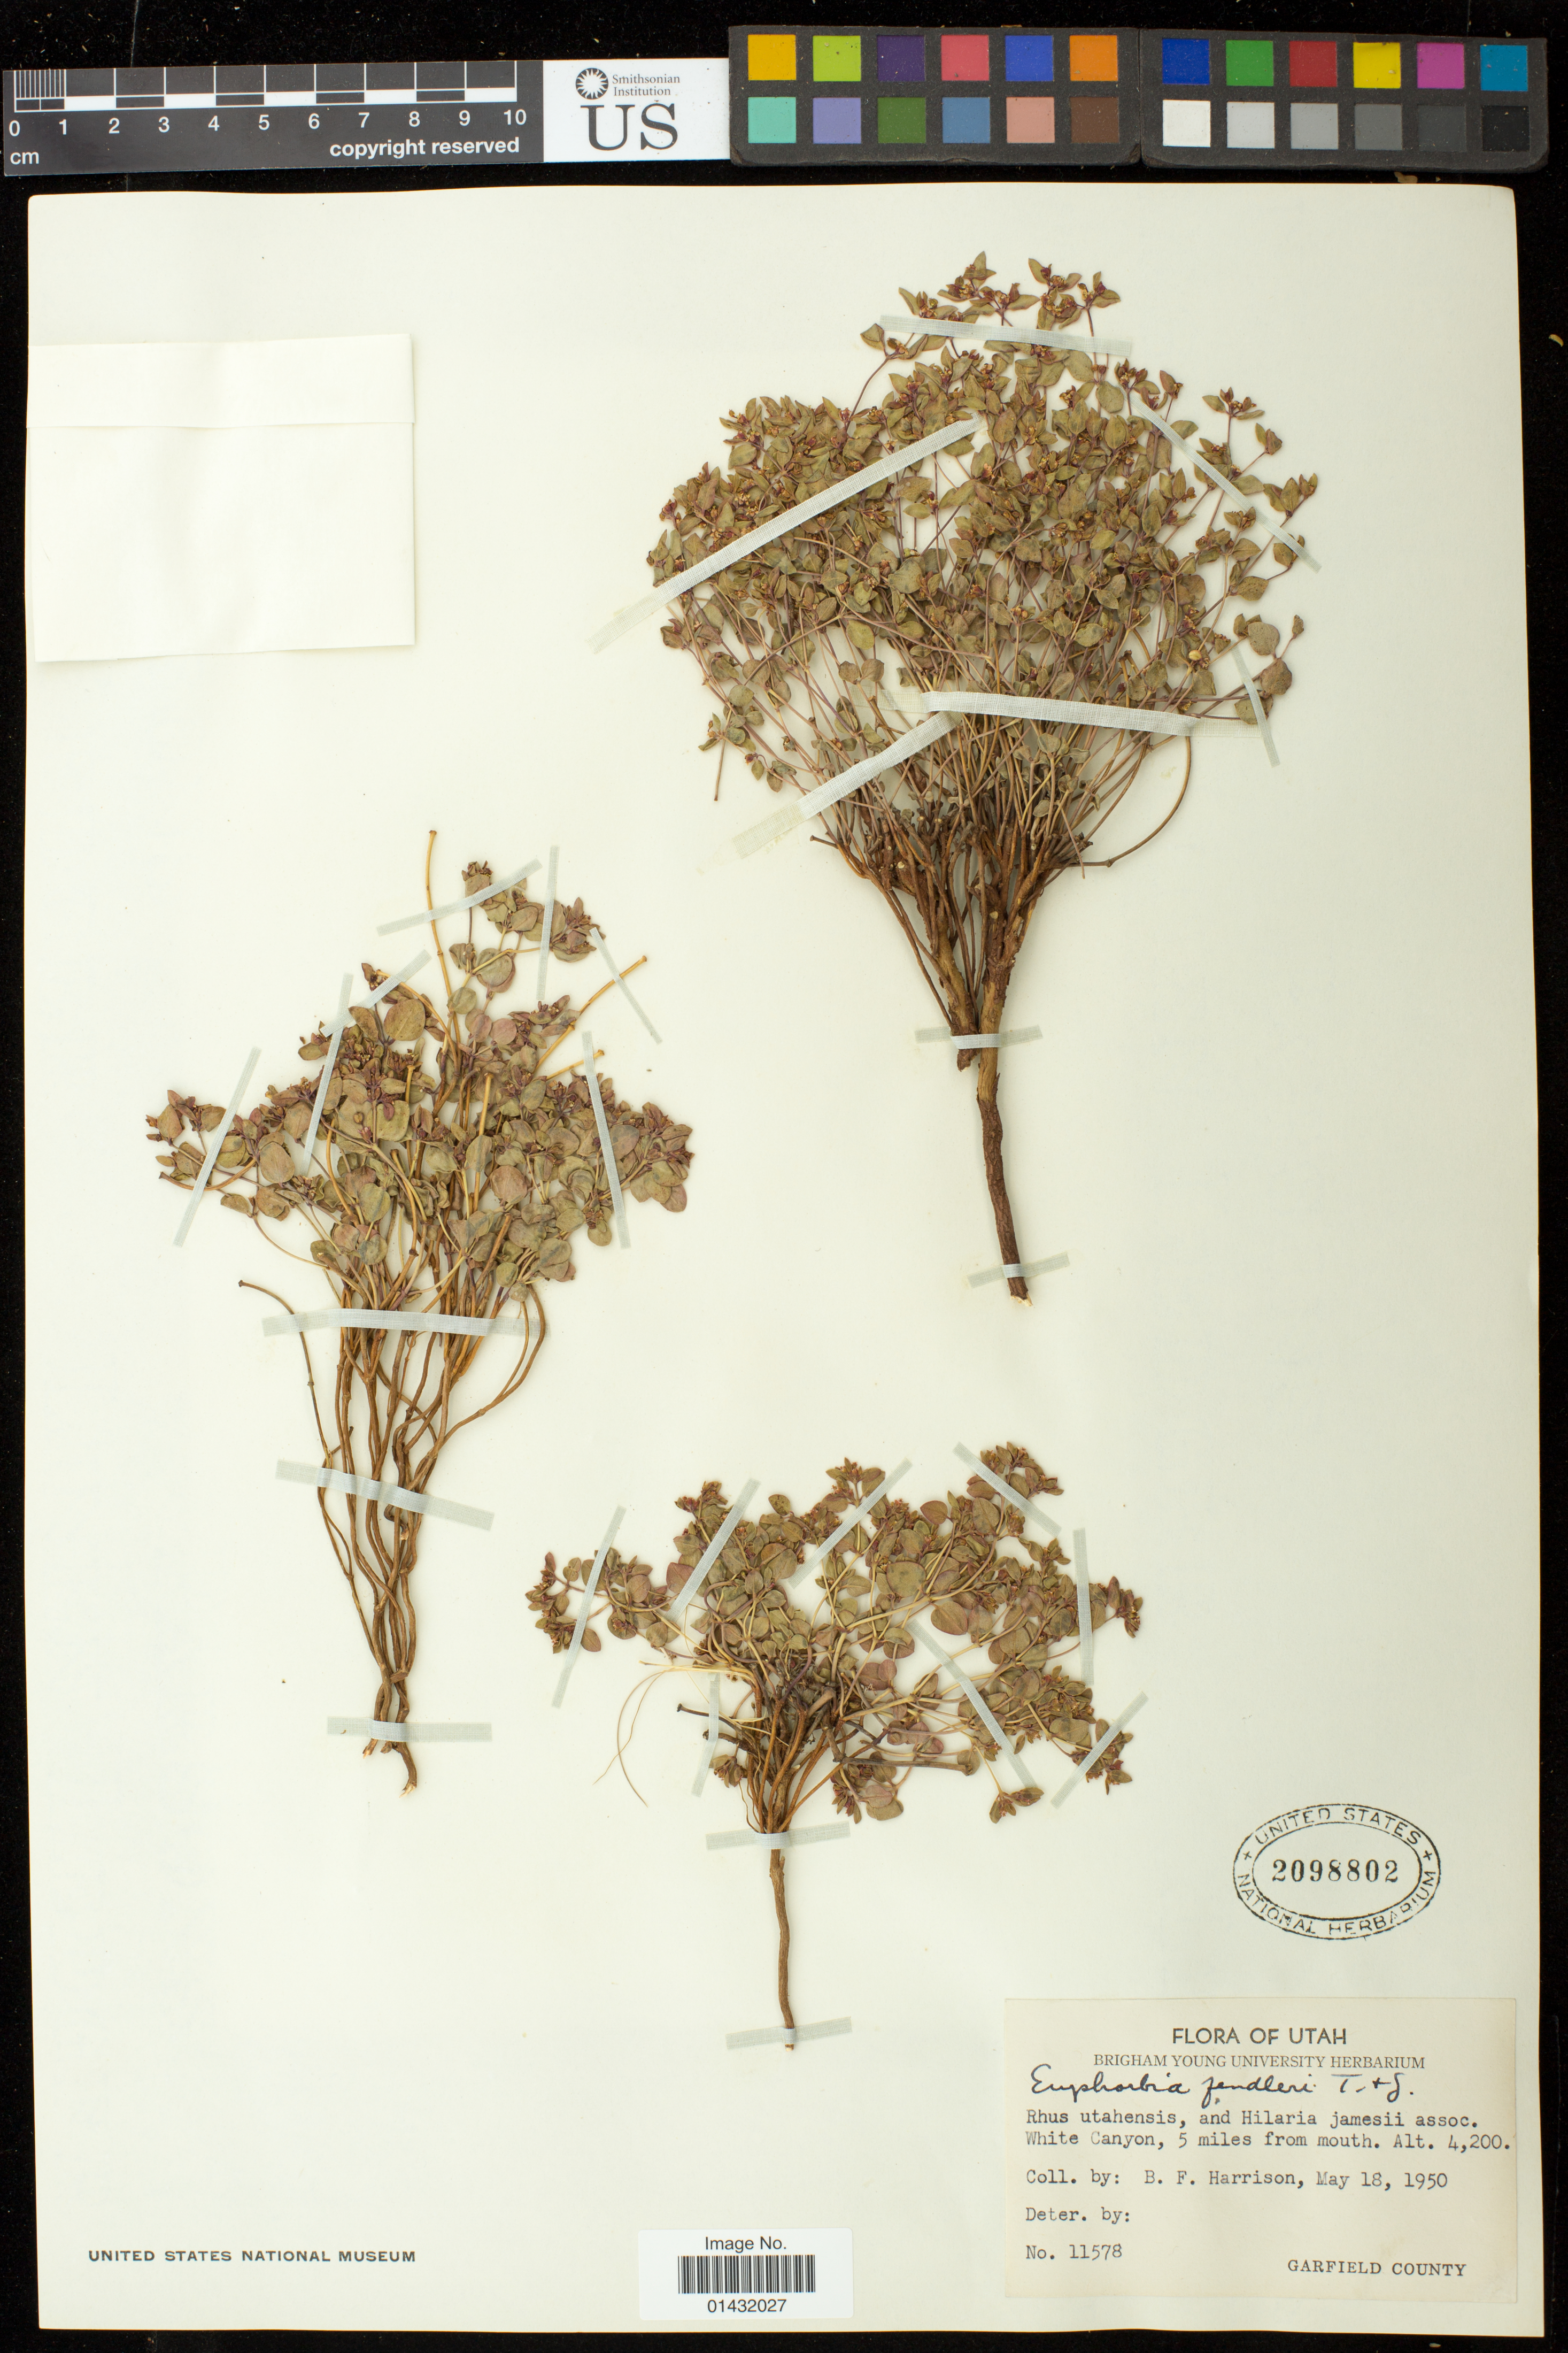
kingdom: Plantae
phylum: Tracheophyta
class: Magnoliopsida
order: Malpighiales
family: Euphorbiaceae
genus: Euphorbia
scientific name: Euphorbia fendleri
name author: Torr. & A. Gray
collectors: B. F. Harrison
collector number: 11578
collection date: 1950-05-18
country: United States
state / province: Utah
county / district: Garfield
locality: White Canyon, 5 miles from mouth.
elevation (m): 1280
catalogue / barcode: US 2098802